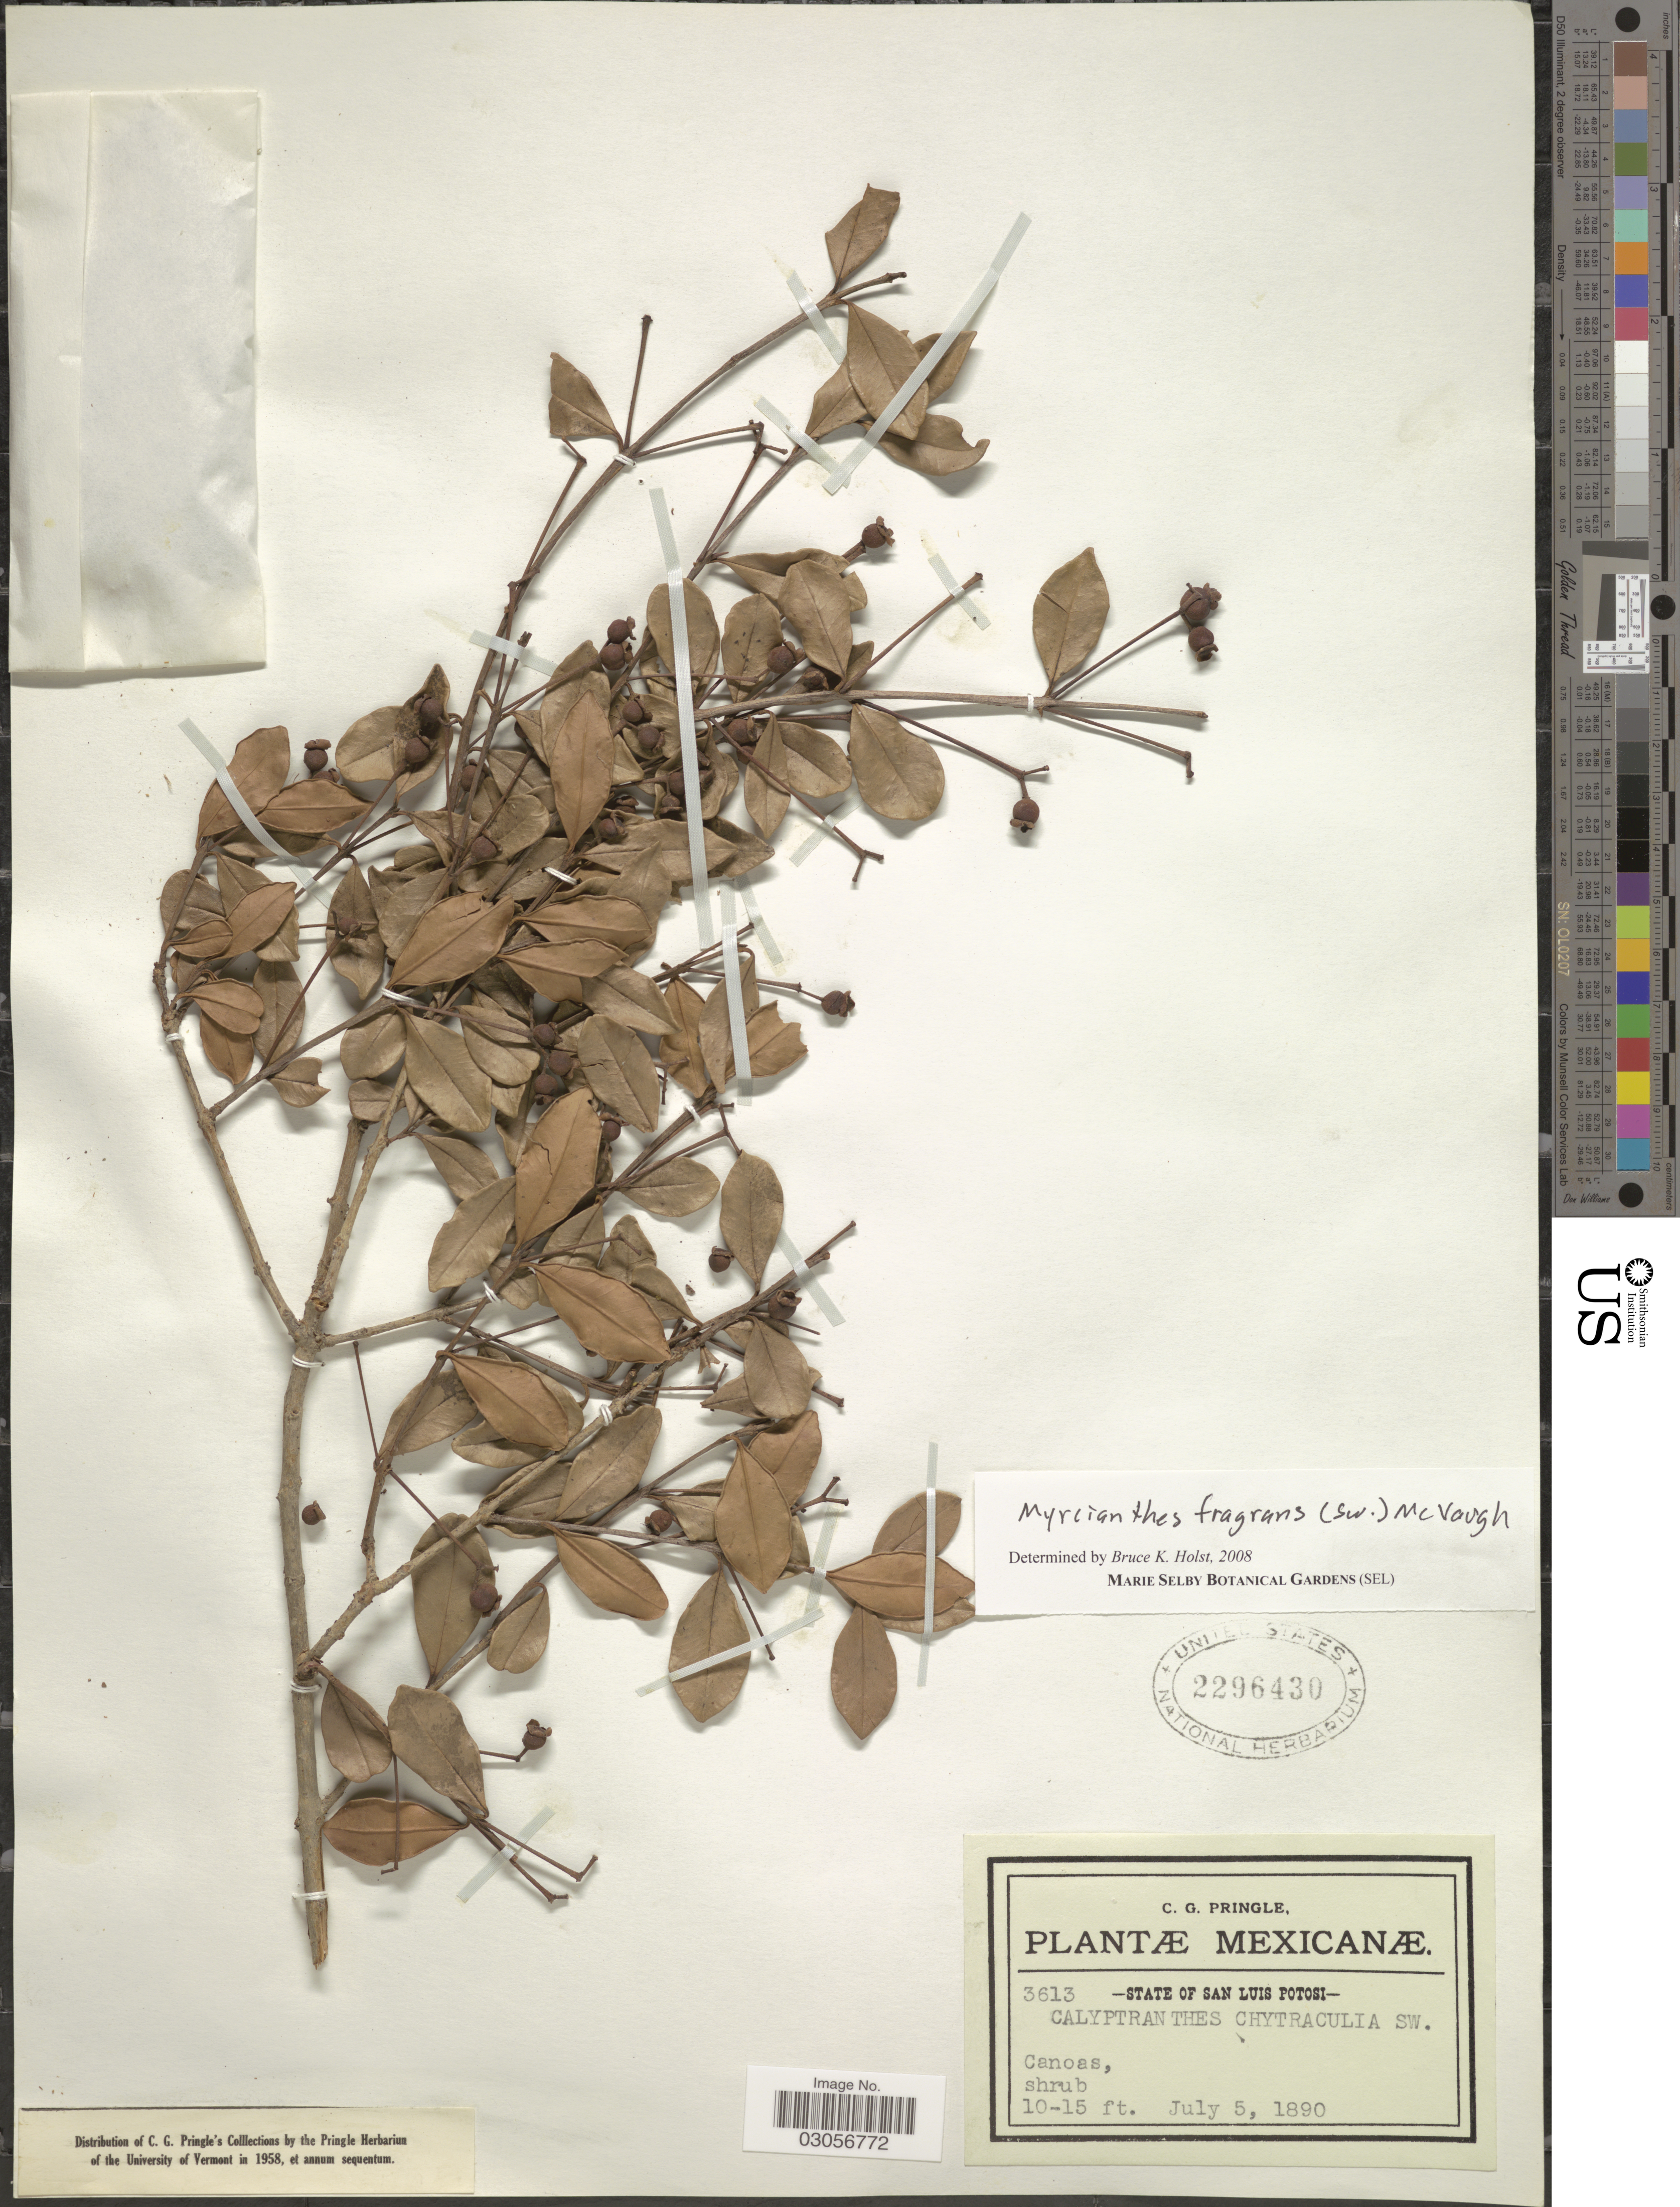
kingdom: Plantae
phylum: Tracheophyta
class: Magnoliopsida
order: Myrtales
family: Myrtaceae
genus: Myrcianthes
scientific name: Myrcianthes fragrans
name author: (Sw.) McVaugh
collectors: C. G. Pringle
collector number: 3613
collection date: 1890-07-05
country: Mexico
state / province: San Luis Potosí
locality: Canoas, shrub.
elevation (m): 3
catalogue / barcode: US 2296430